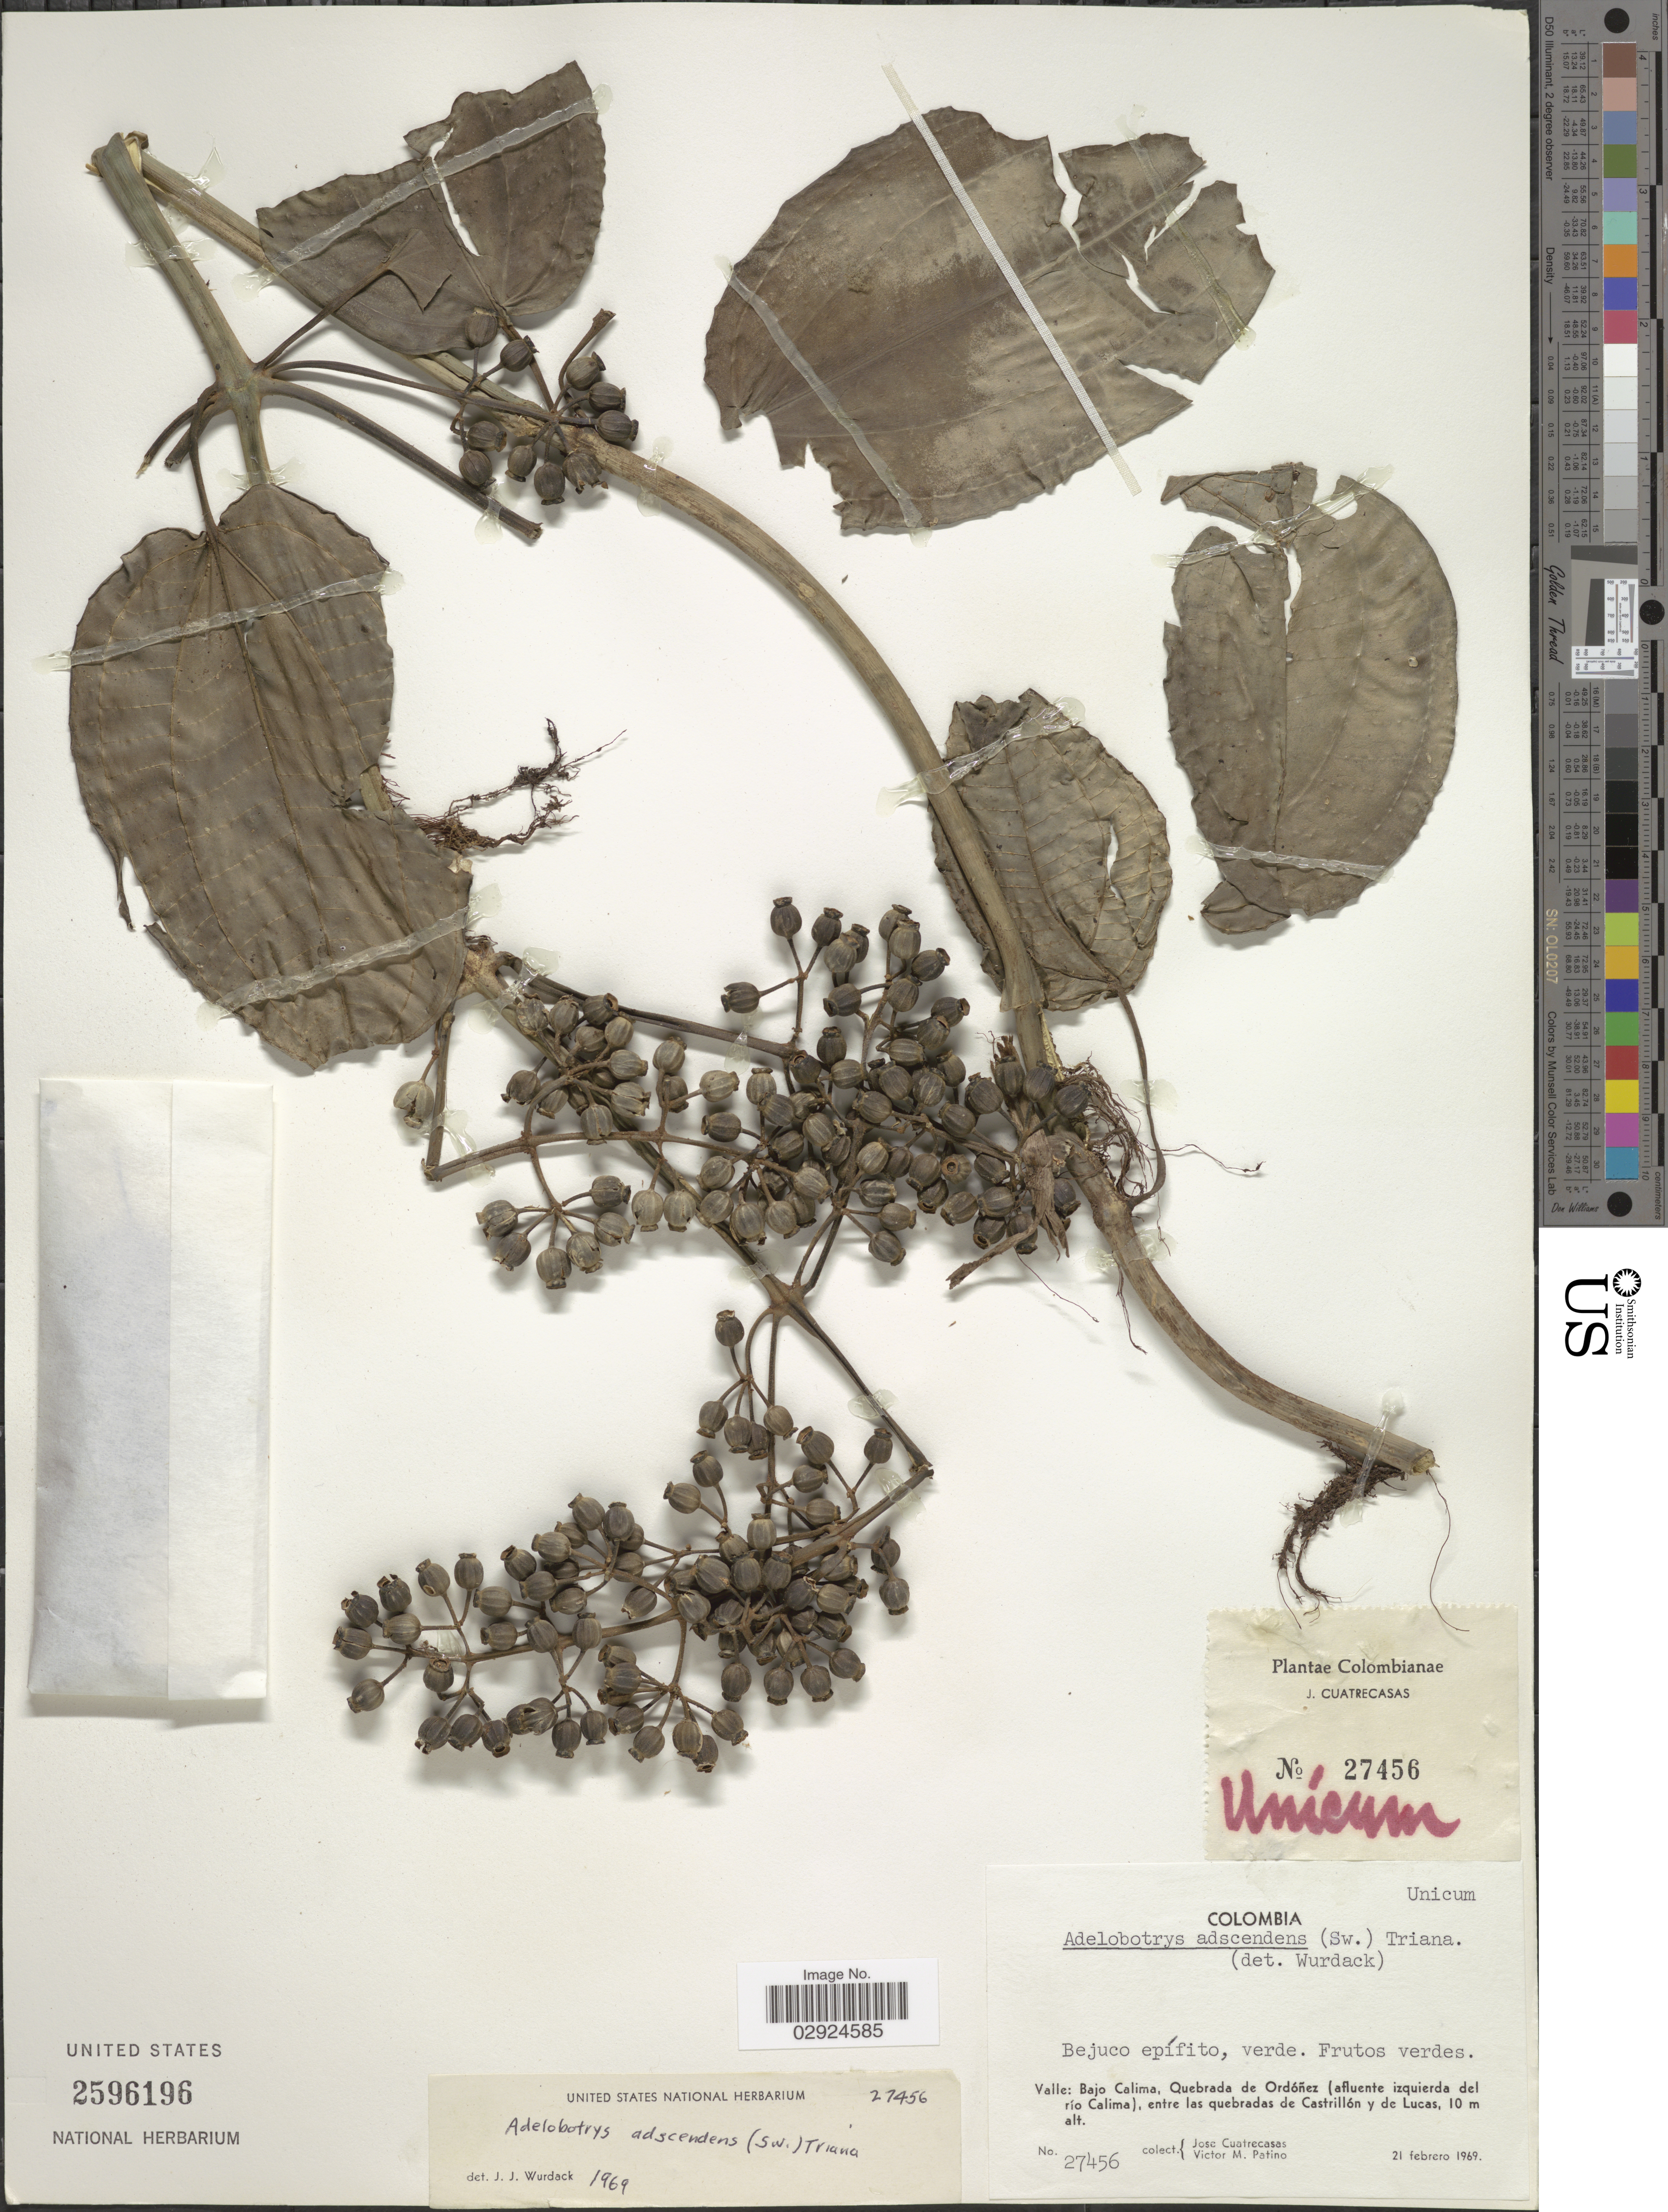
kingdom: Plantae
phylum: Tracheophyta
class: Magnoliopsida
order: Myrtales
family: Melastomataceae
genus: Adelobotrys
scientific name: Adelobotrys adscendens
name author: (Sw.) Triana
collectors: J. Cuatrecasas & V. M. Patiño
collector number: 27456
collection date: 1969-02-21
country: Colombia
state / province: Valle del Cauca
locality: Valle: Bajo Calima, Quebrada de Ordóñez (afluente izquierda del río Calima), entre las quebradas de Castrillón y de Lucas.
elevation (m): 10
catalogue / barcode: US 2596196